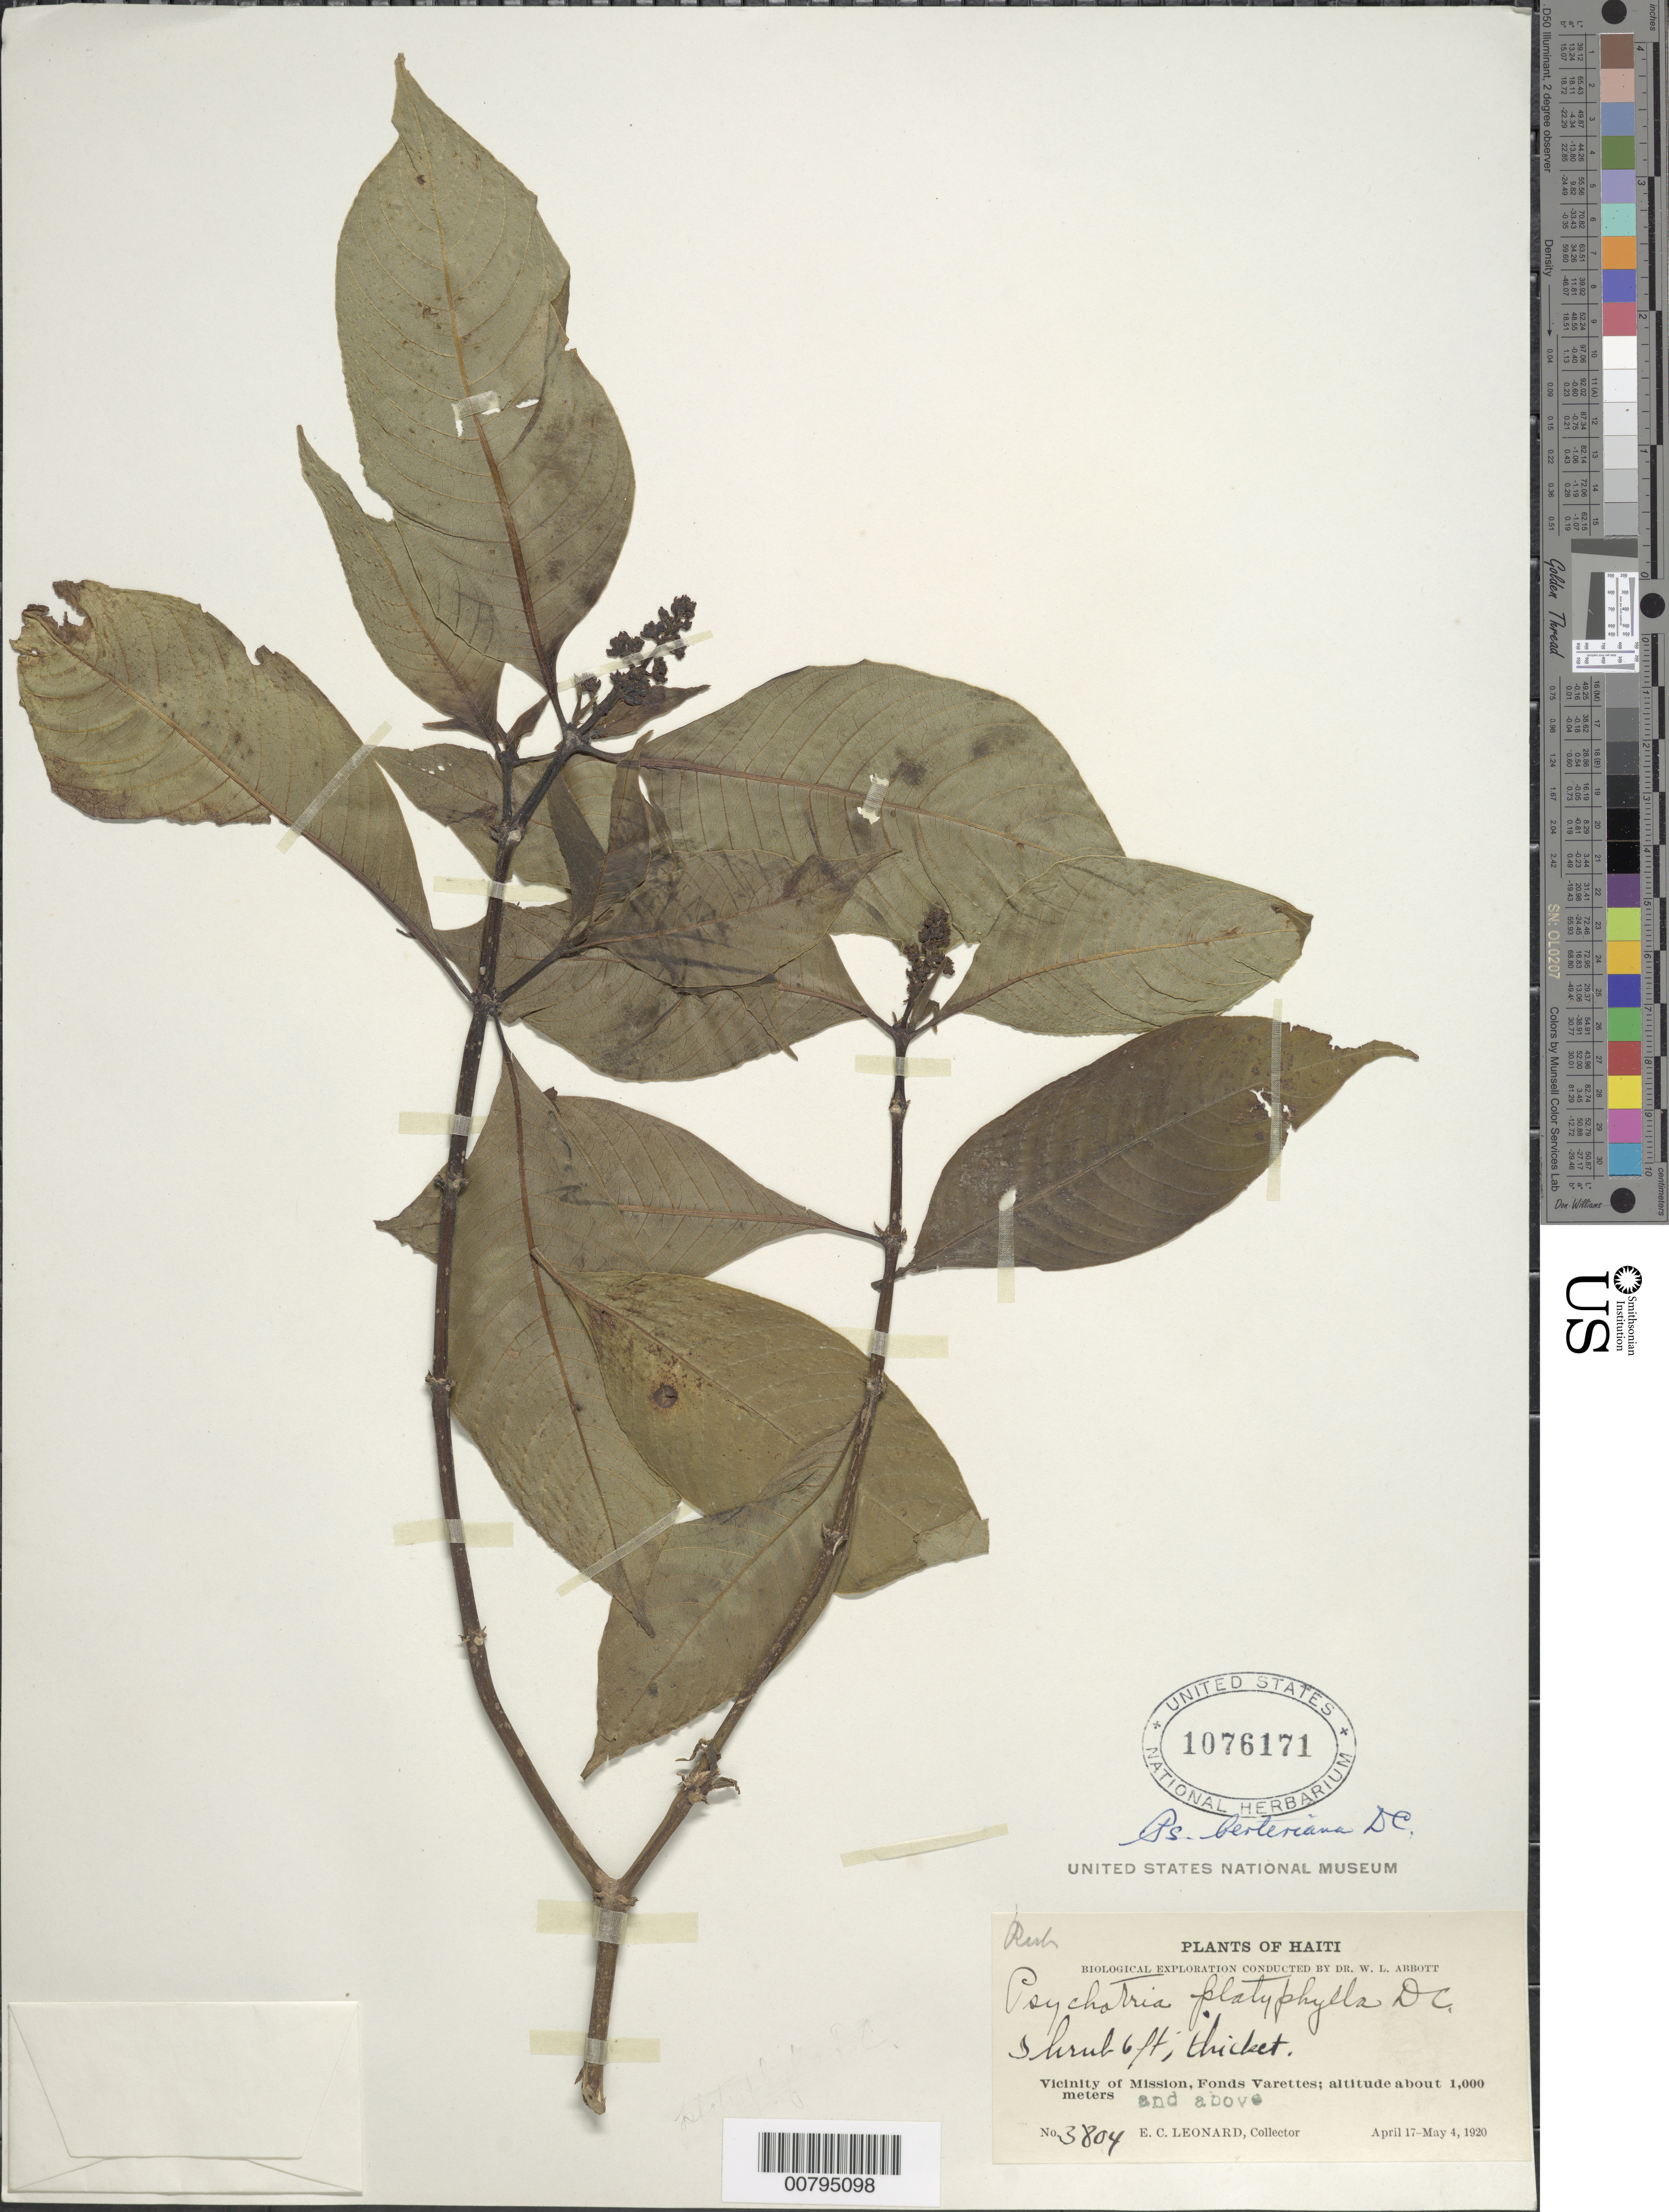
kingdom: Plantae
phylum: Tracheophyta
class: Magnoliopsida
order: Gentianales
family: Rubiaceae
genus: Psychotria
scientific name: Psychotria berteroana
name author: DC.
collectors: E. C. Leonard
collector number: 3804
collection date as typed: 17 Apr 1920 to 04 May 1920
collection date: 1920-04-17/1920-05-04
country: Haiti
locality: Vicinity of Mission, Fonds Varettes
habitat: Thicket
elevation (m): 1000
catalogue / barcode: US 1076171